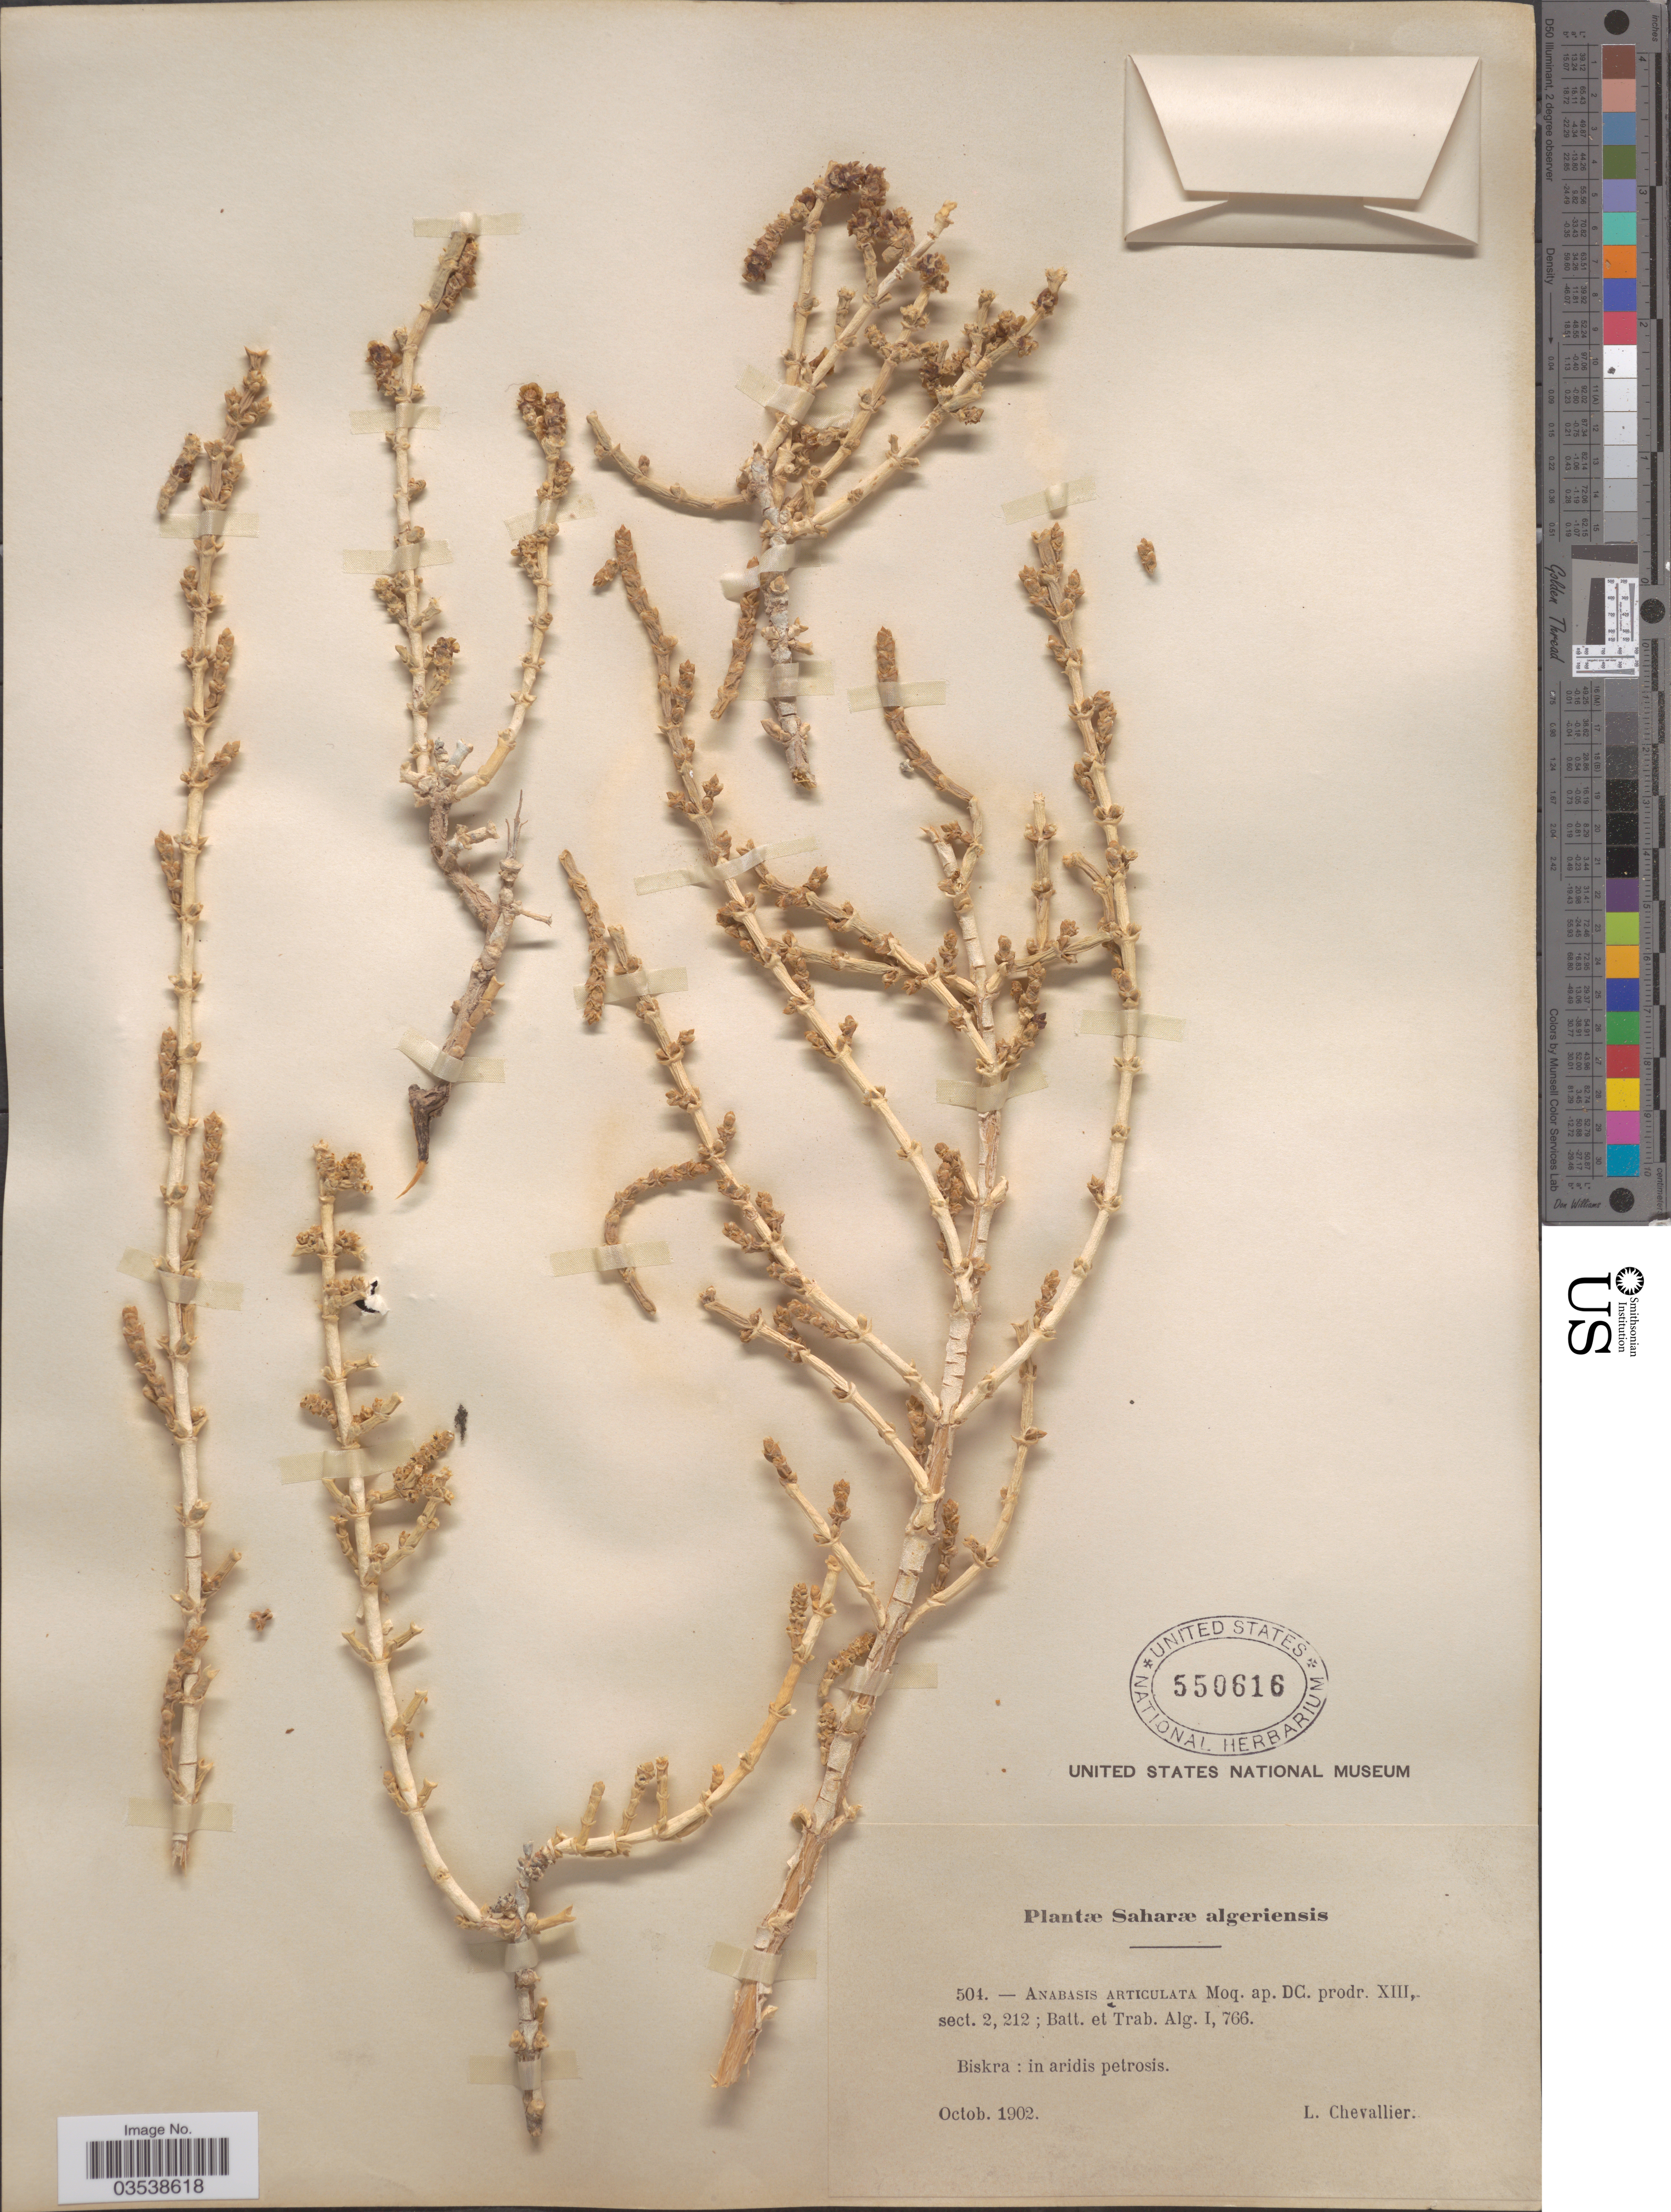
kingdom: Plantae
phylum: Tracheophyta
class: Magnoliopsida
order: Caryophyllales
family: Amaranthaceae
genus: Anabasis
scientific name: Anabasis articulata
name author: (Forssk.) Moq.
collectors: L. Chevallier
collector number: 504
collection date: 1902-10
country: Algeria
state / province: Biskra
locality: Saharæ algeriensis.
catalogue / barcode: US 550616